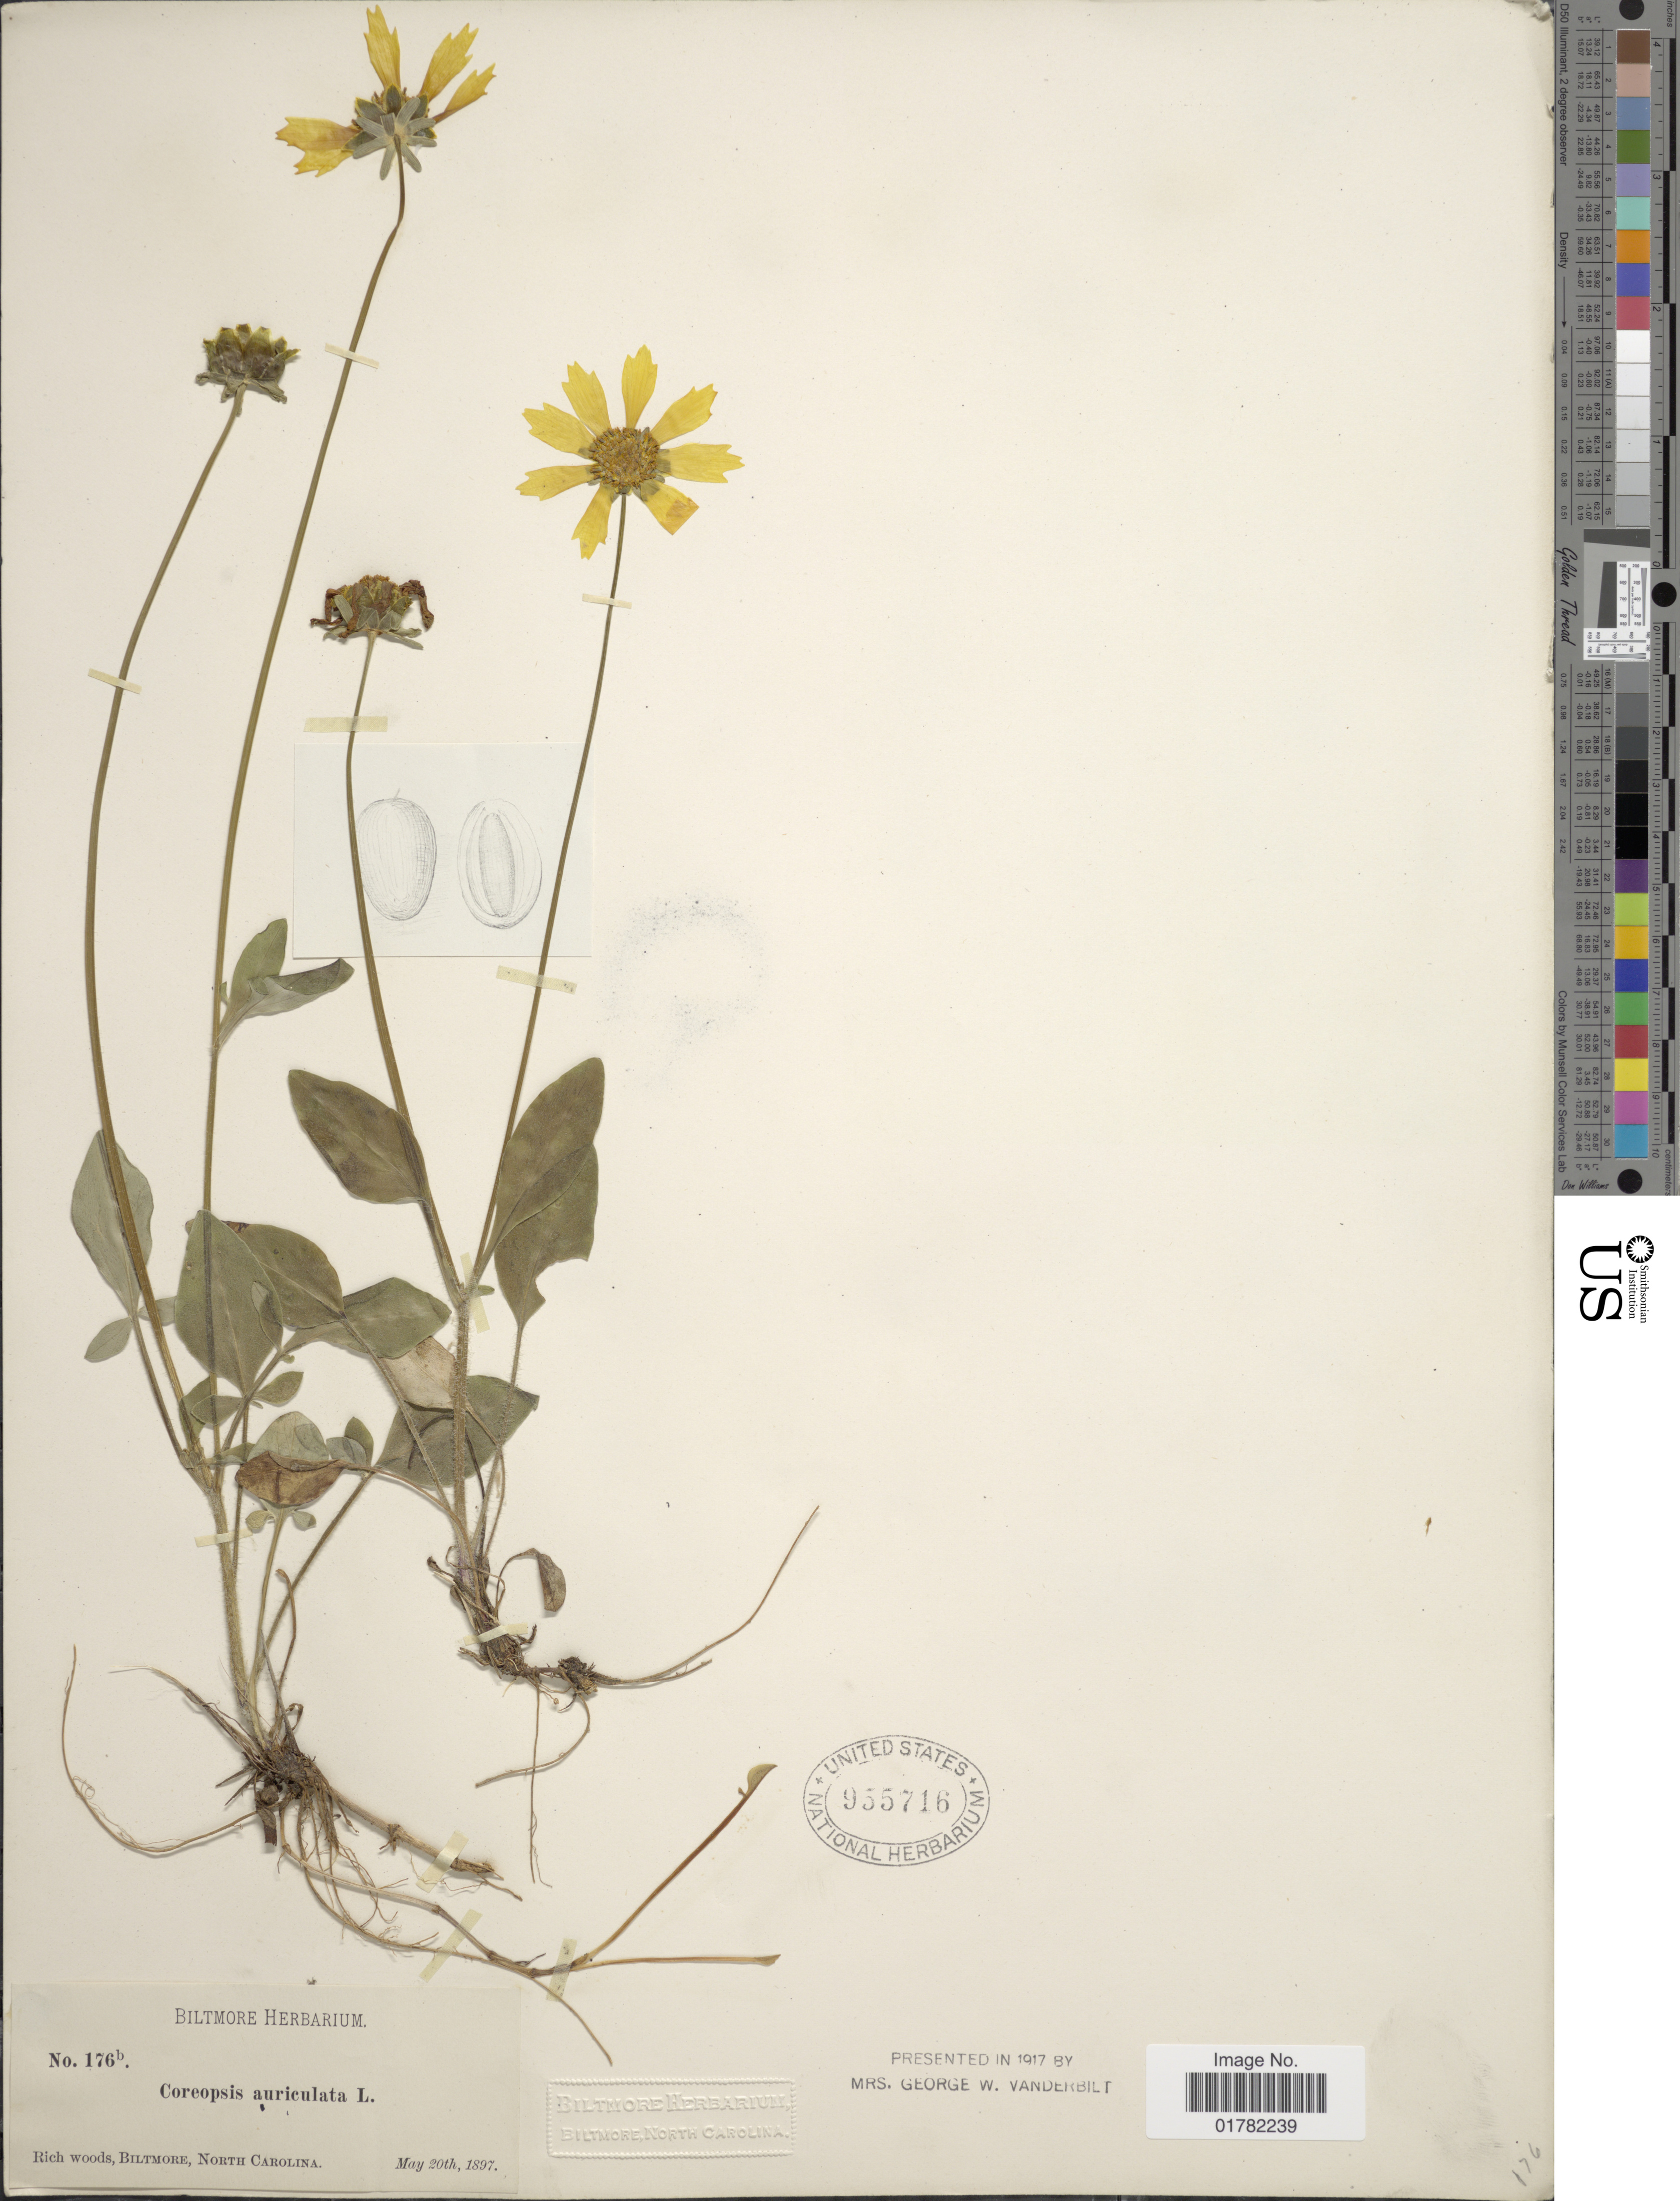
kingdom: Plantae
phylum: Tracheophyta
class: Magnoliopsida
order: Asterales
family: Asteraceae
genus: Coreopsis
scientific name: Coreopsis auriculata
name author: L.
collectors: ex herb. Biltmore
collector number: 176b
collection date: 1897-05-20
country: United States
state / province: North Carolina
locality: Rich woods, Biltmore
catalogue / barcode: US 955716